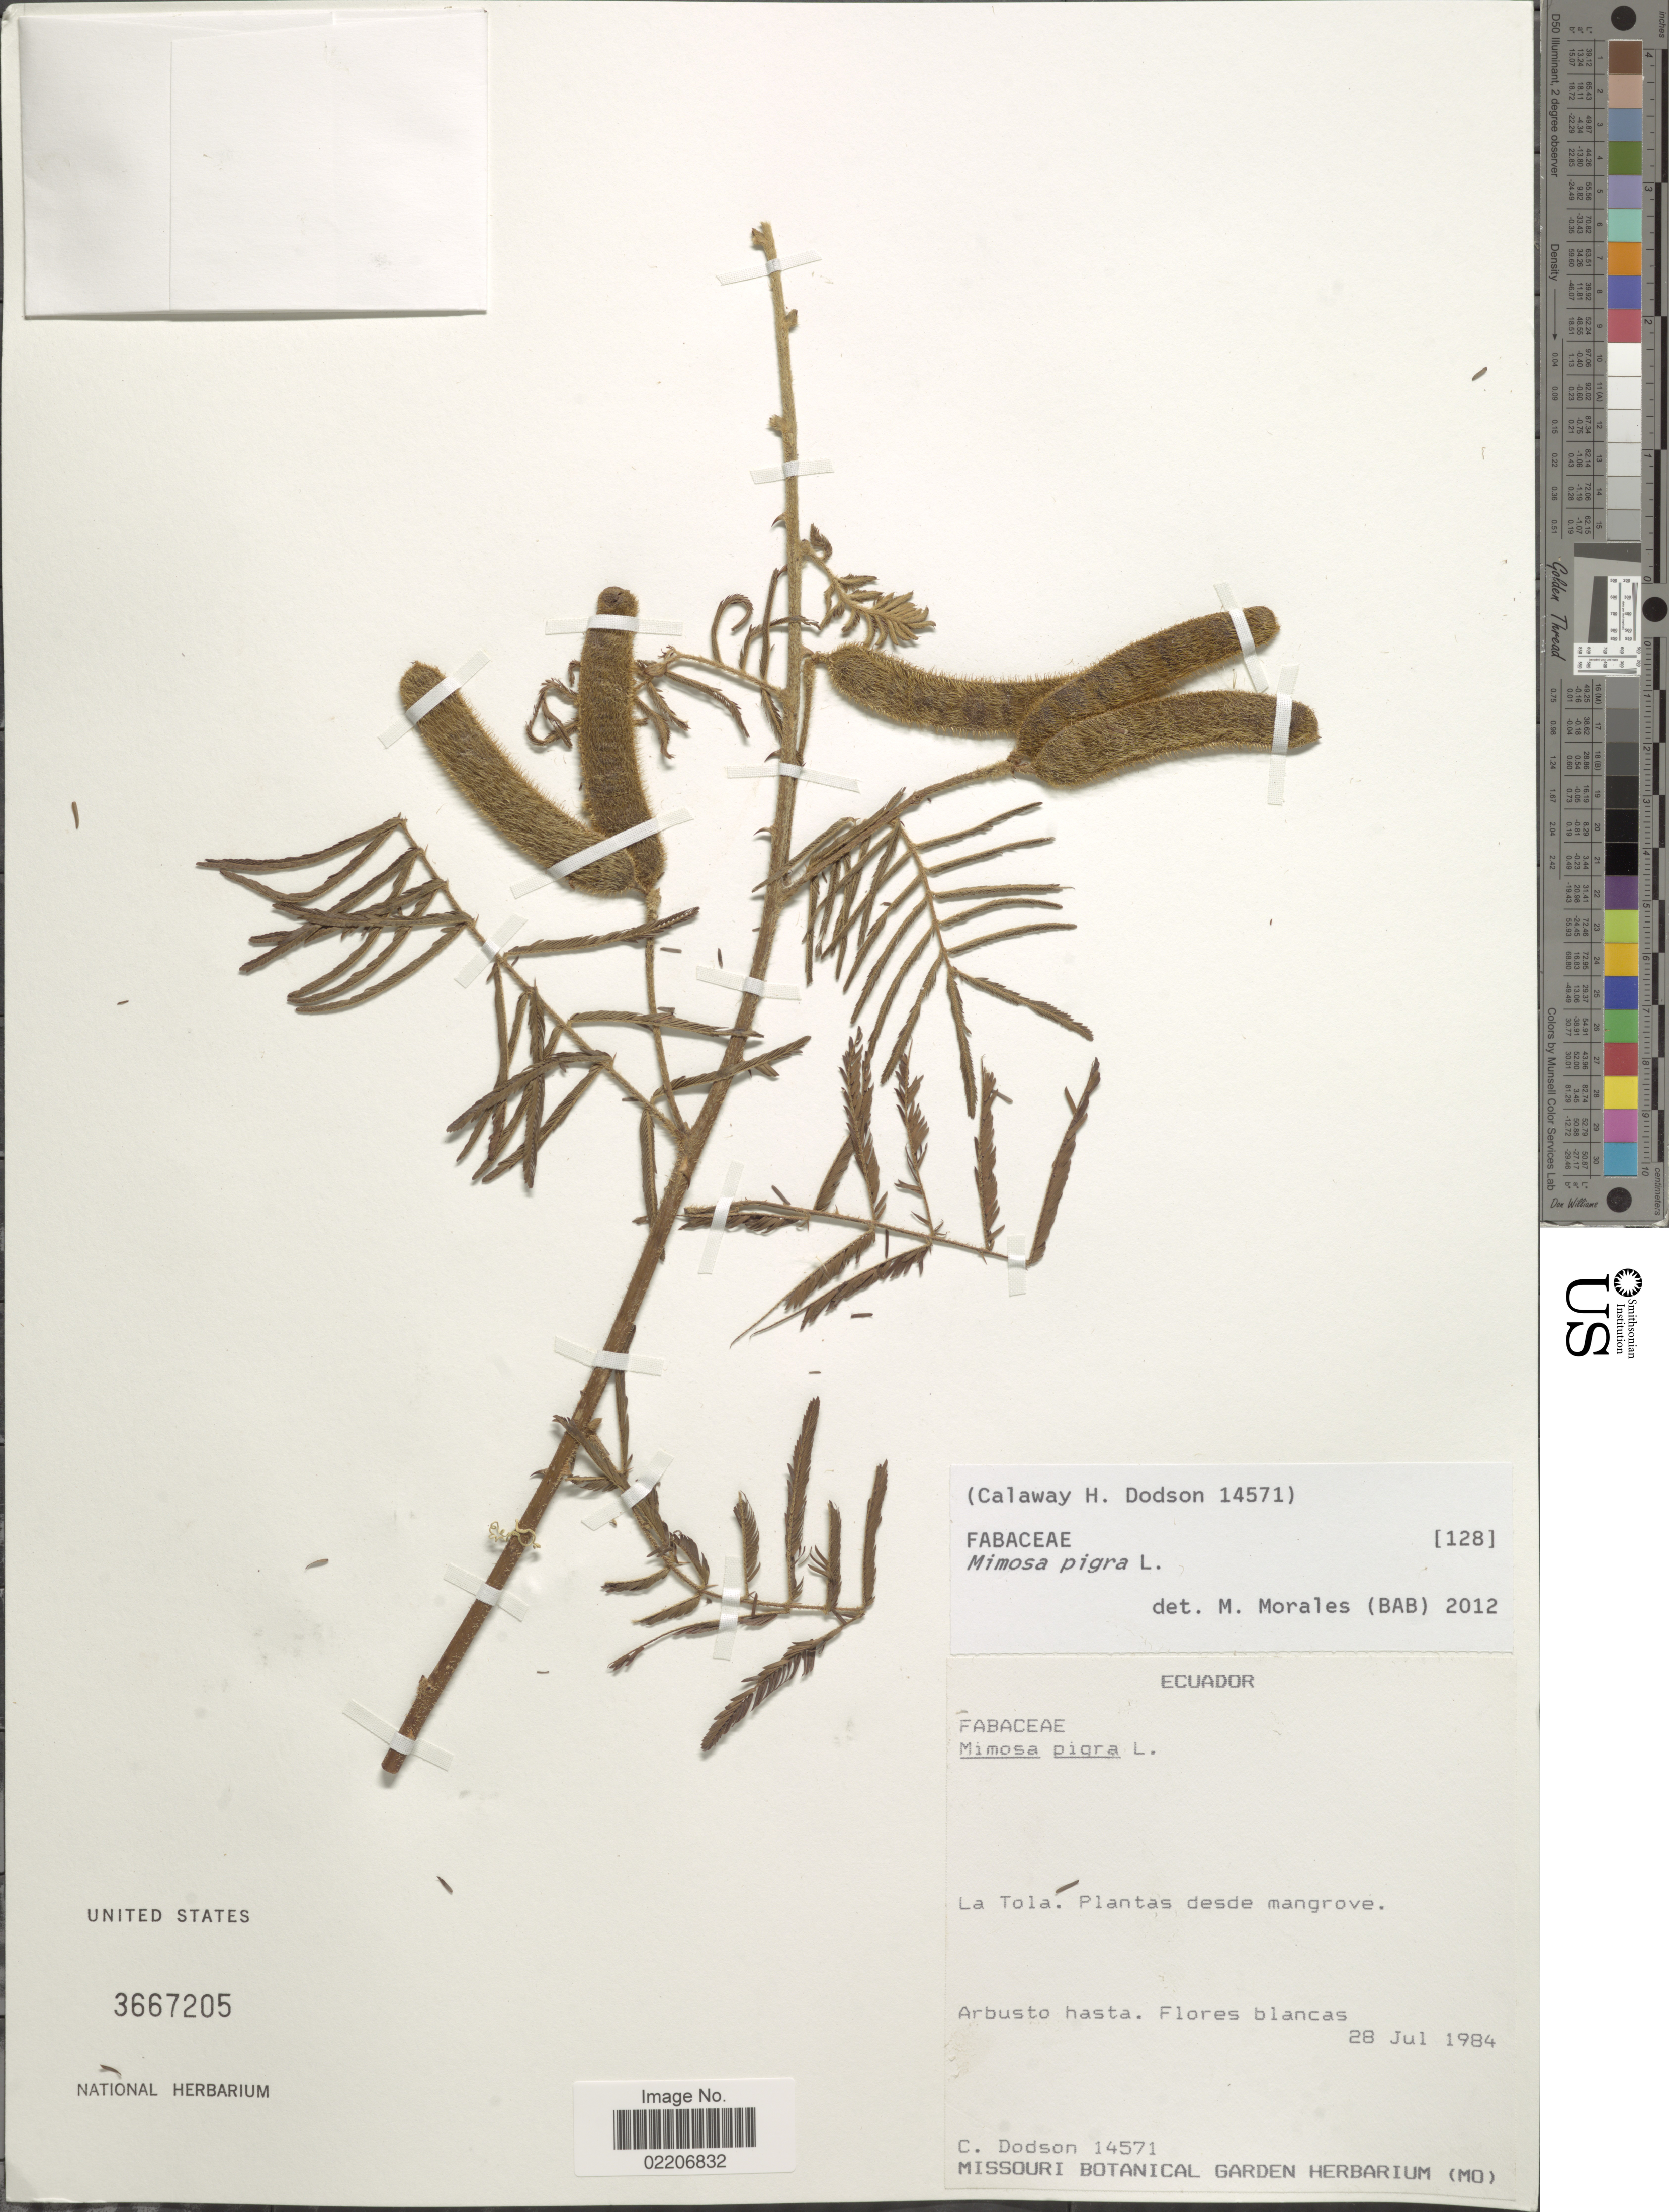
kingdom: Plantae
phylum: Tracheophyta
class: Magnoliopsida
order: Fabales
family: Fabaceae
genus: Mimosa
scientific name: Mimosa pigra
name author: L.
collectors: C. Dodson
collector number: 14571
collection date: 1984-07-28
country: Ecuador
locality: La Tola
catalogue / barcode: US 3667205